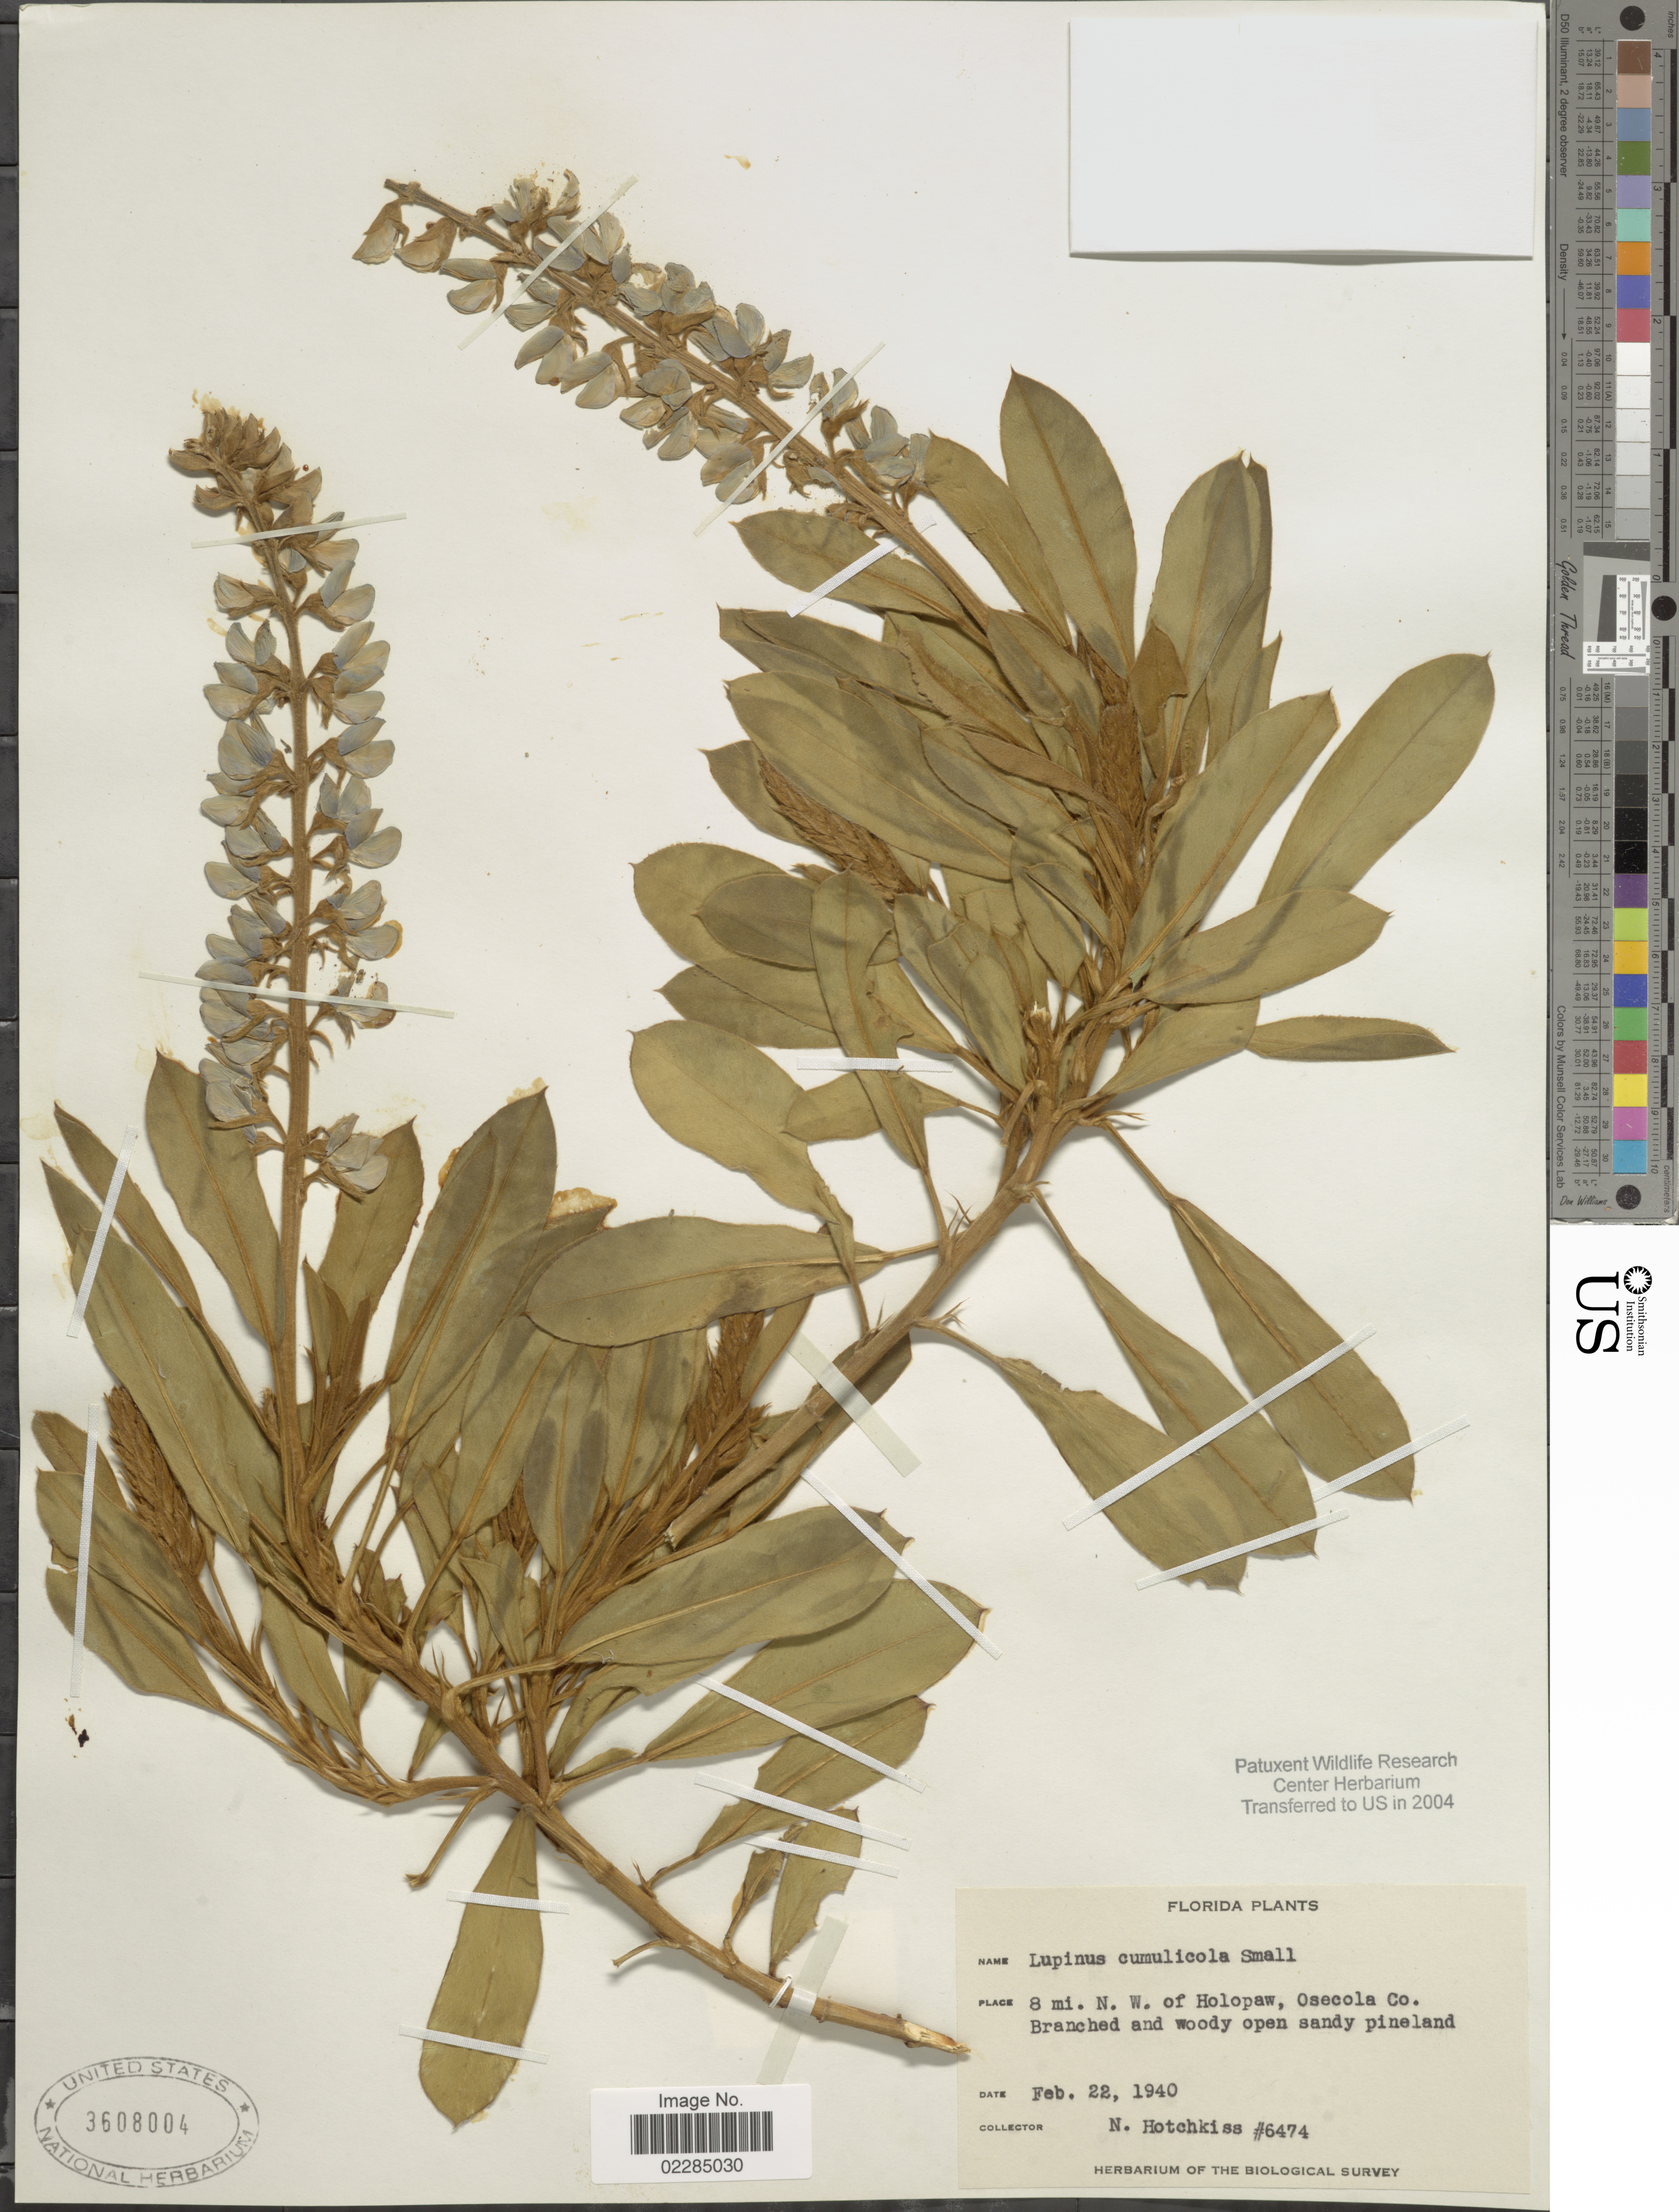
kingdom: Plantae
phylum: Tracheophyta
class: Magnoliopsida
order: Fabales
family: Fabaceae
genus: Lupinus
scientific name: Lupinus cumulicola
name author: Small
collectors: N. Hotchkiss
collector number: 6474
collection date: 1940-02-22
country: United States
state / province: Florida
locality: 8 mi. N. W. of Holopaw, Osecola Co.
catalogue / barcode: US 3608004